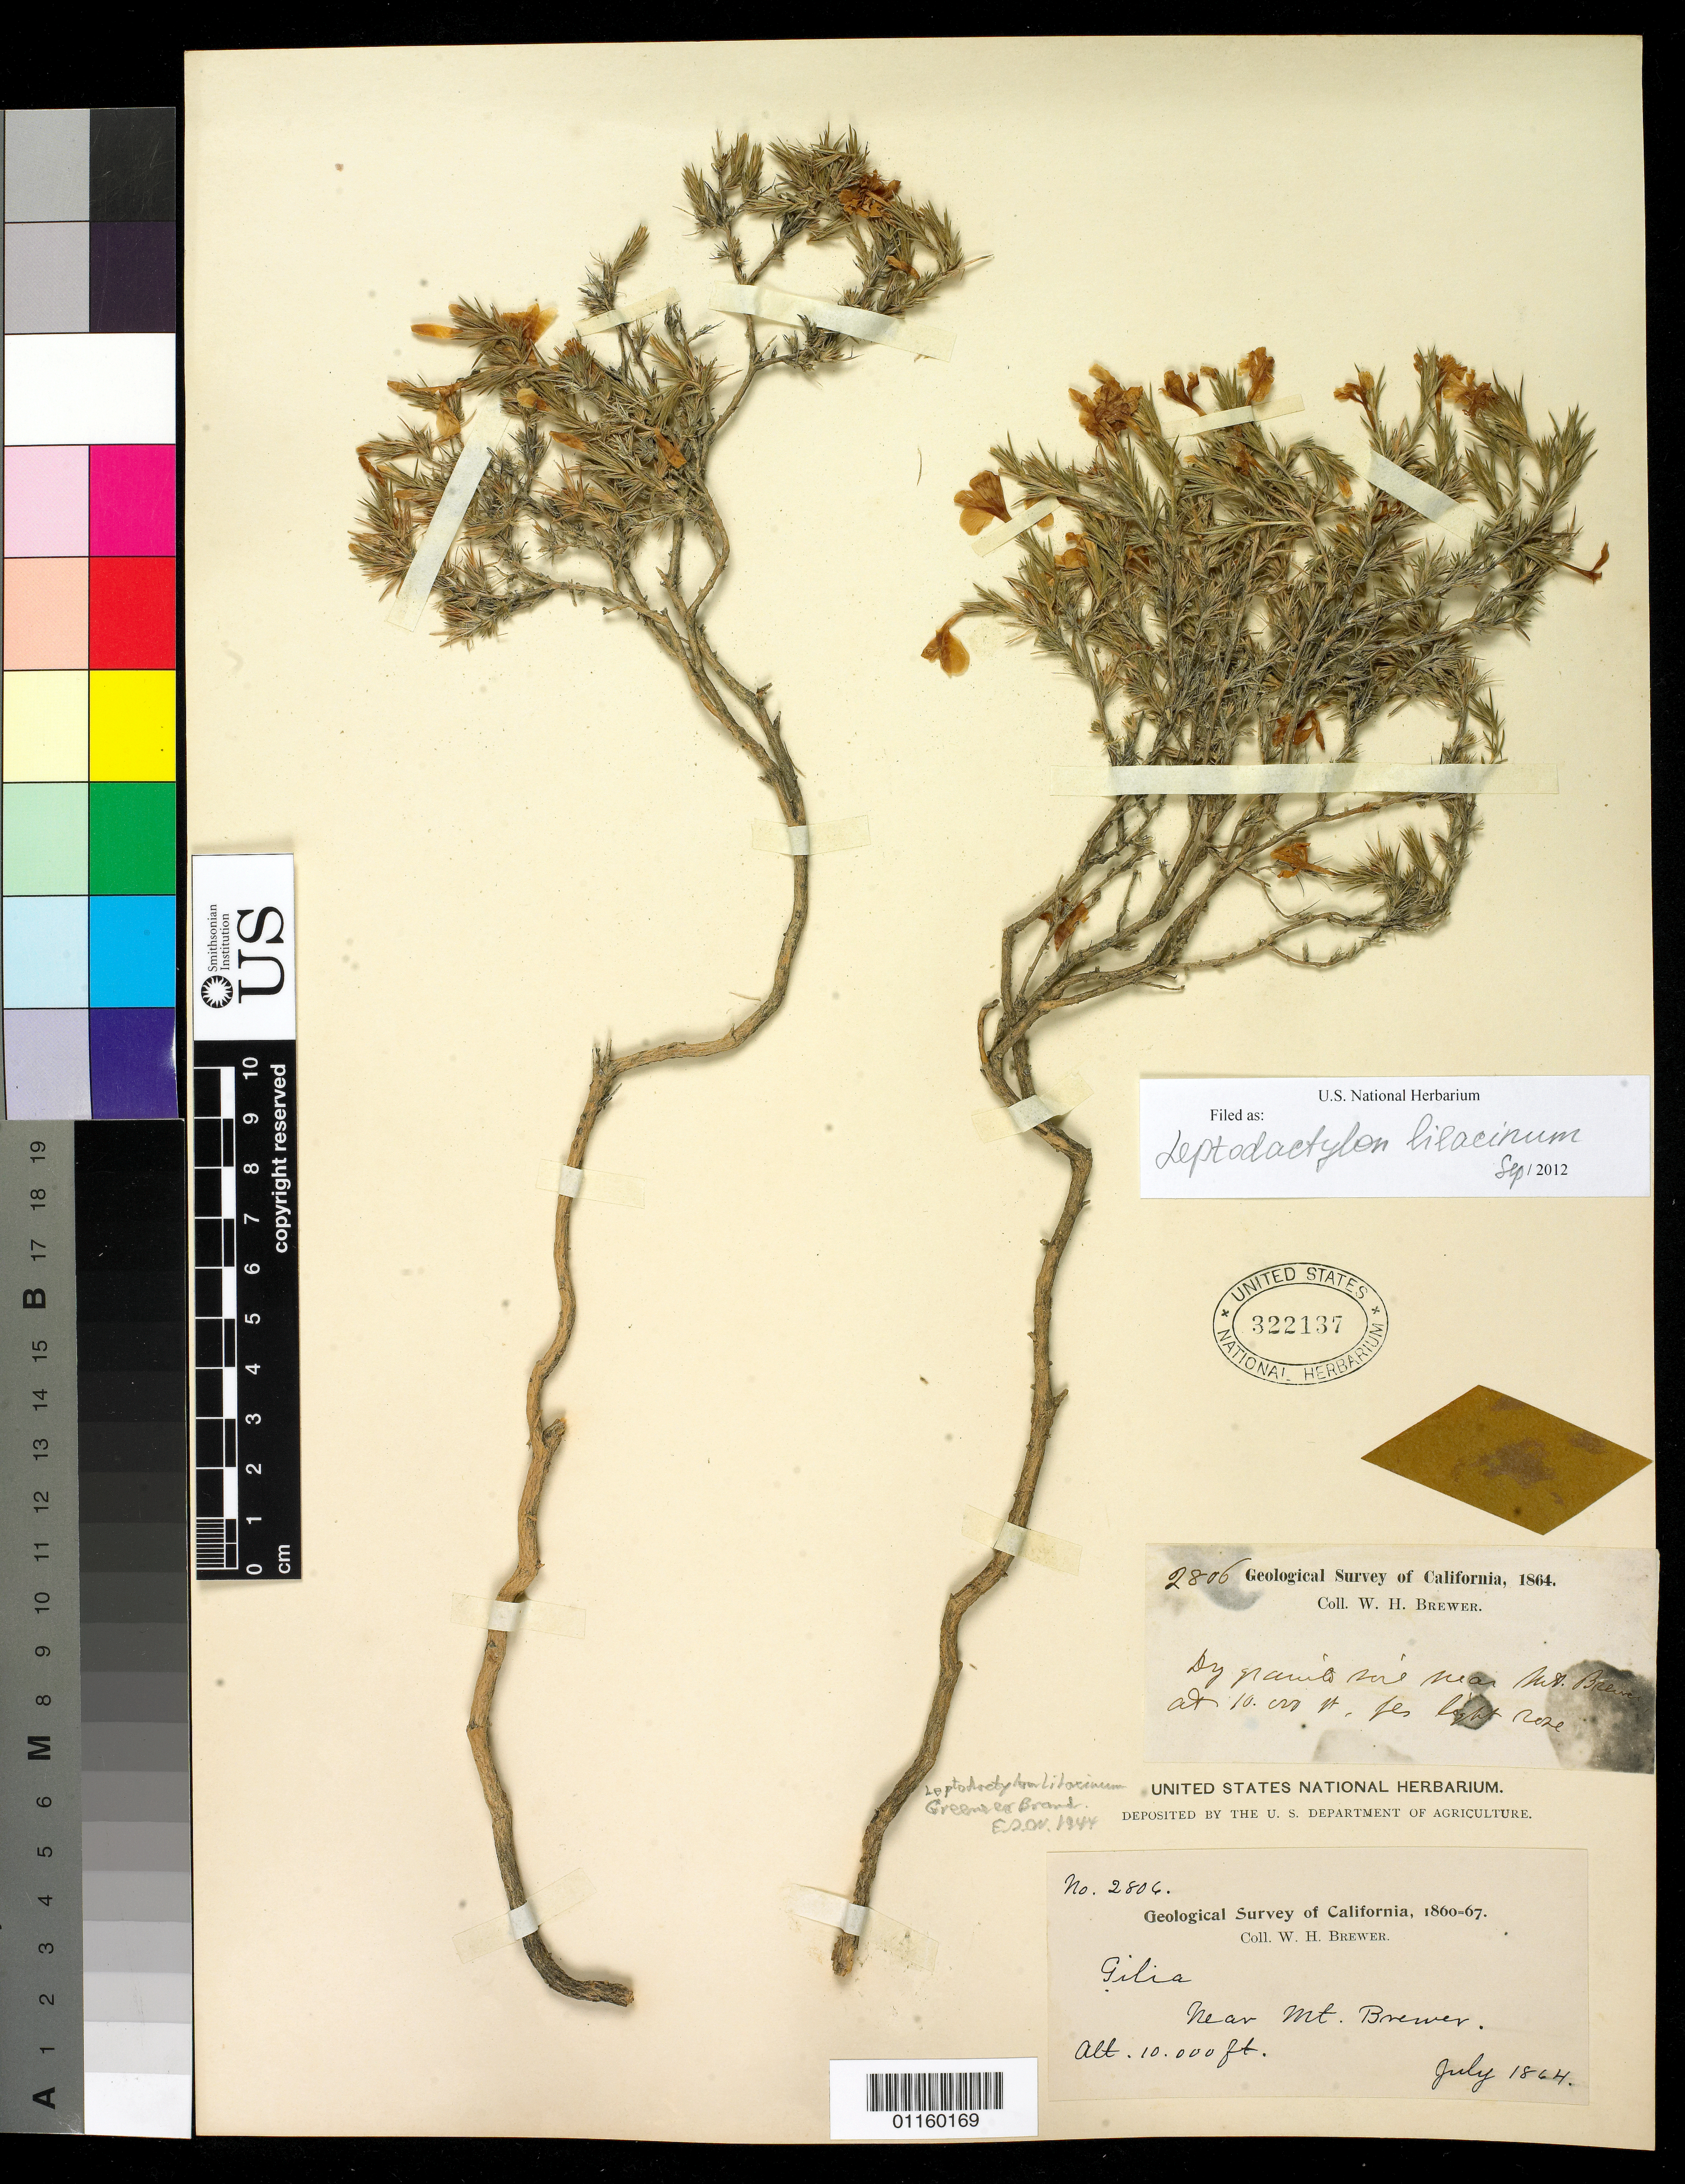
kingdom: Plantae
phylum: Tracheophyta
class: Magnoliopsida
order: Ericales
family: Polemoniaceae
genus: Linanthus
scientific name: Linanthus pungens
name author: (Torr.) J.M. Porter & L.A. Johnson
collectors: W. H. Brewer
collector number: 2806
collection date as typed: Jul 1864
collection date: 1864-07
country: United States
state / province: California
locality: near Mt. Brewer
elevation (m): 3048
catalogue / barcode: US 322137